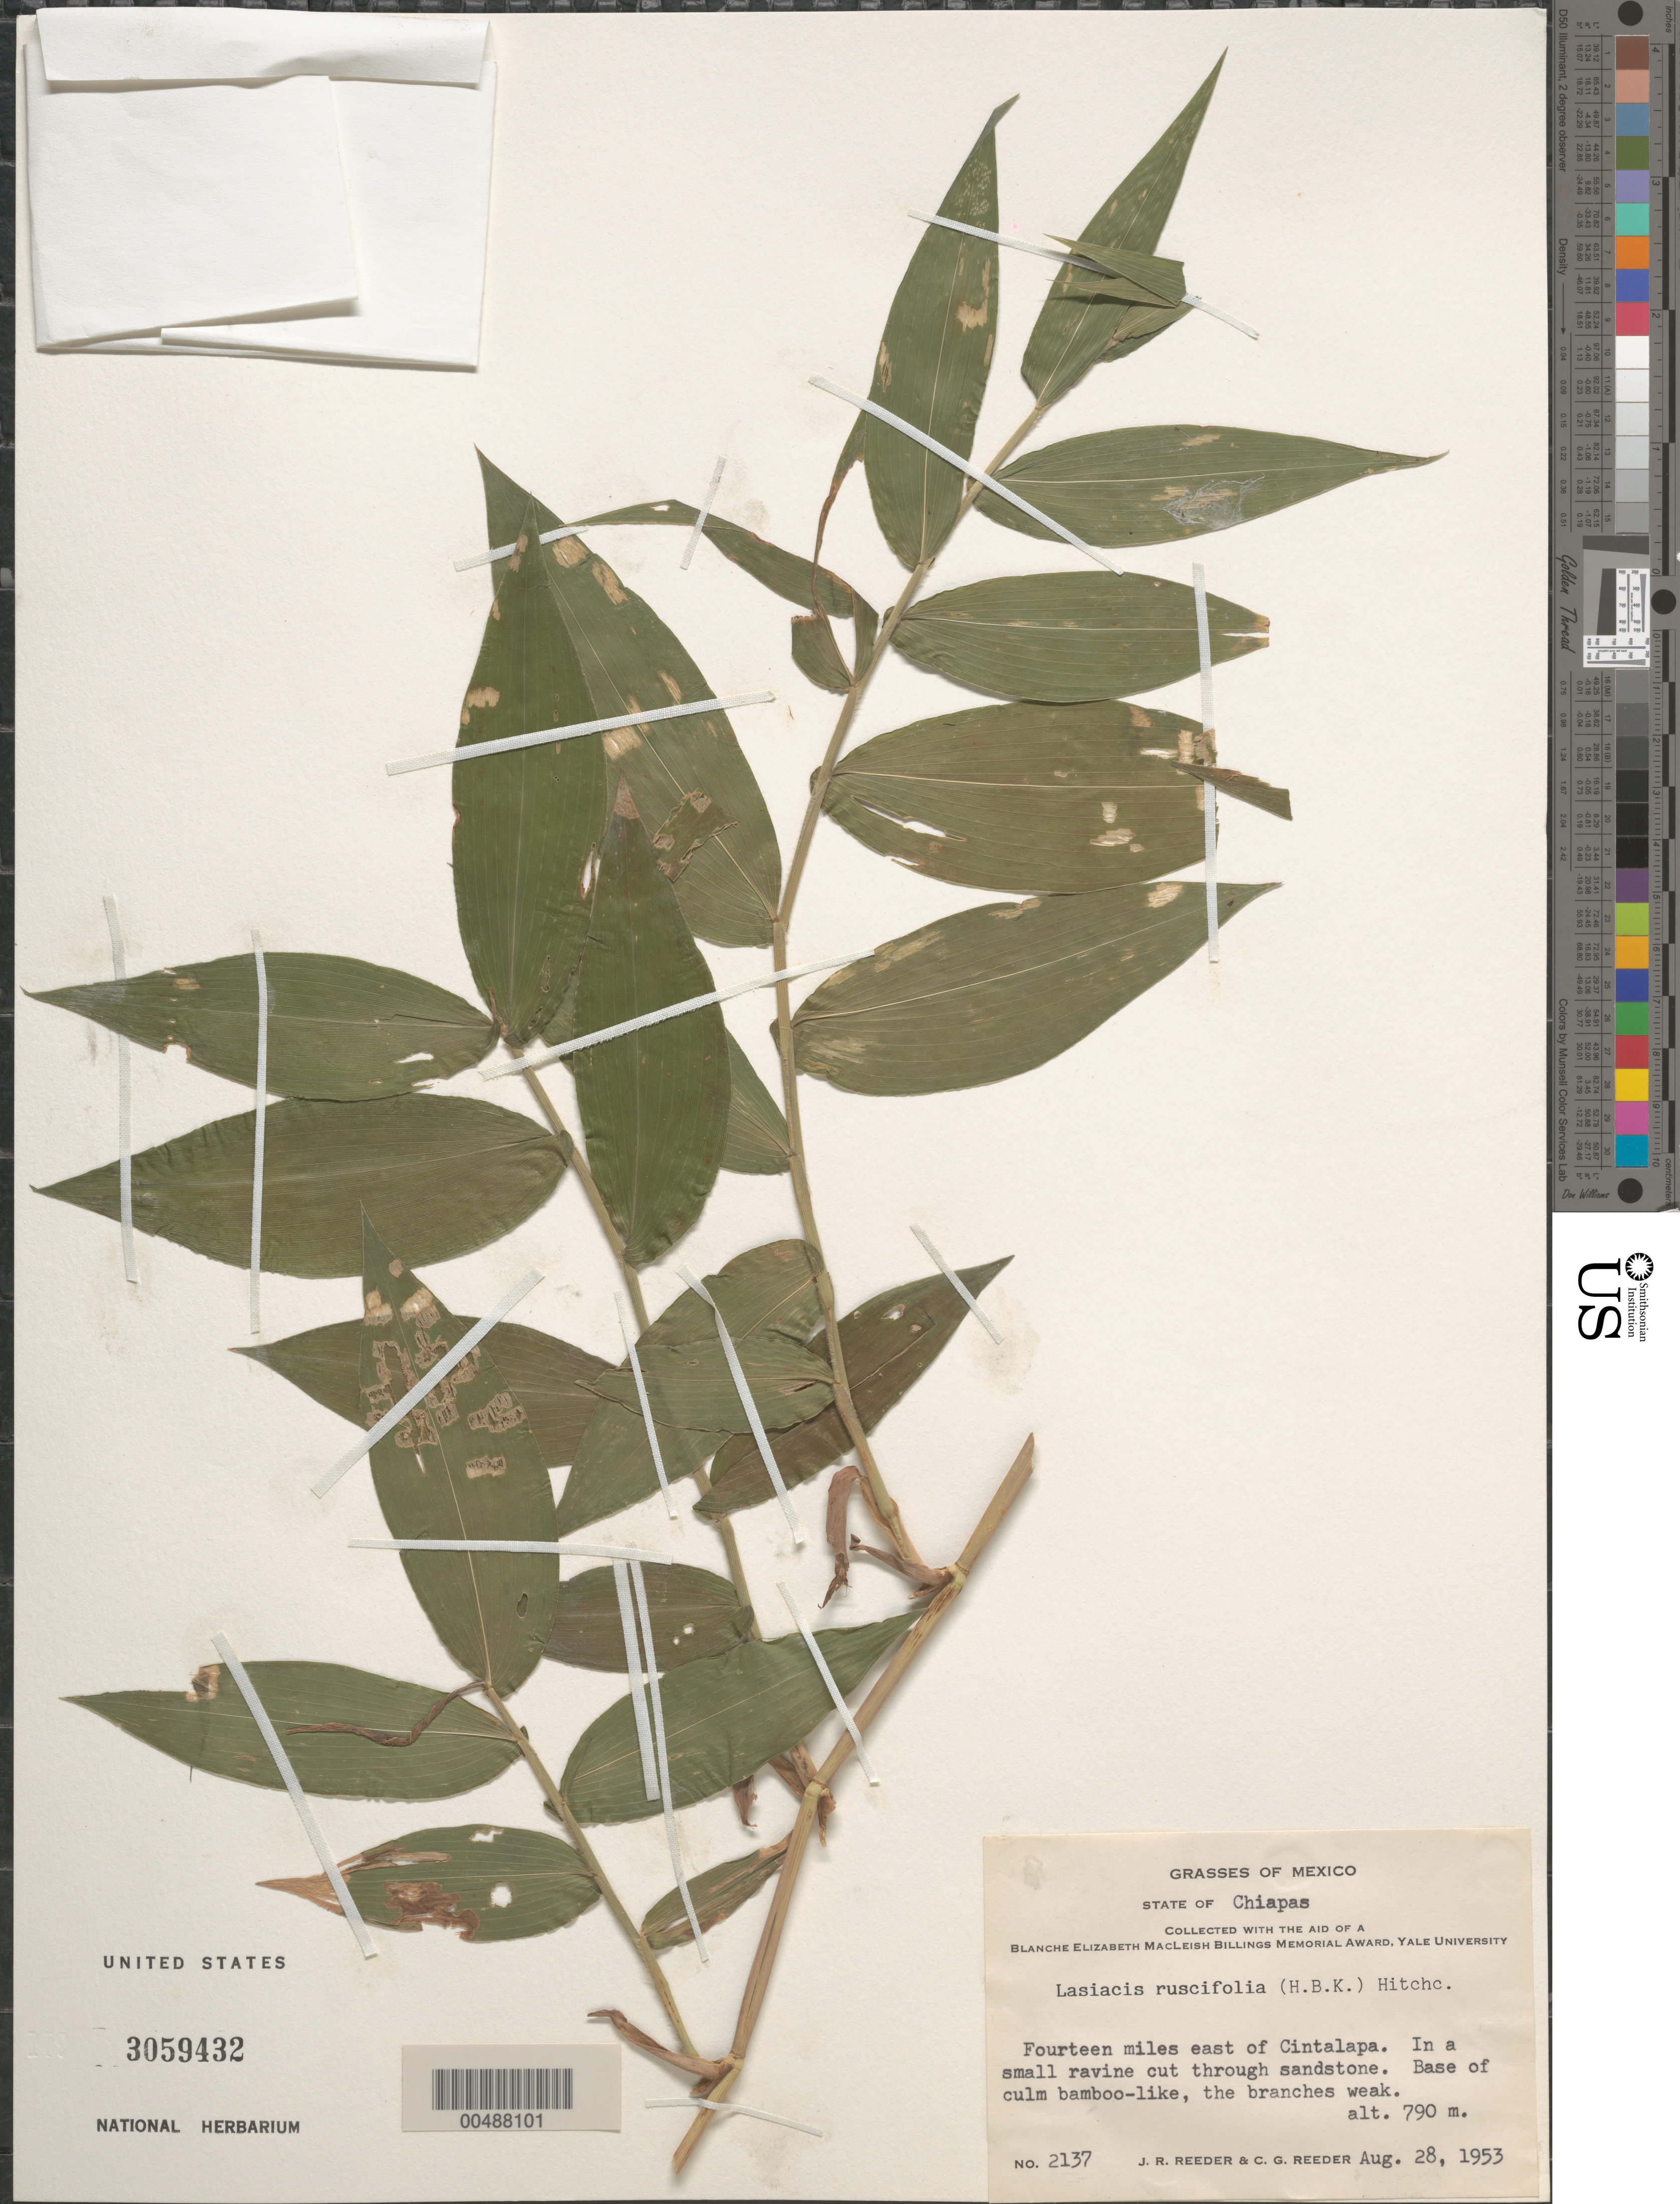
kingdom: Plantae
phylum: Tracheophyta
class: Liliopsida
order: Poales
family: Poaceae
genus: Lasiacis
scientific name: Lasiacis ruscifolia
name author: (Kunth) Hitchc.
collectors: J. R. Reeder & C. G. Reeder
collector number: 2137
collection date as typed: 28 Aug 1953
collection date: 1953-08-28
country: Mexico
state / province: Chiapas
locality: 14 mi E of Cintalapa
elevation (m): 790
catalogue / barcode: US 3059432